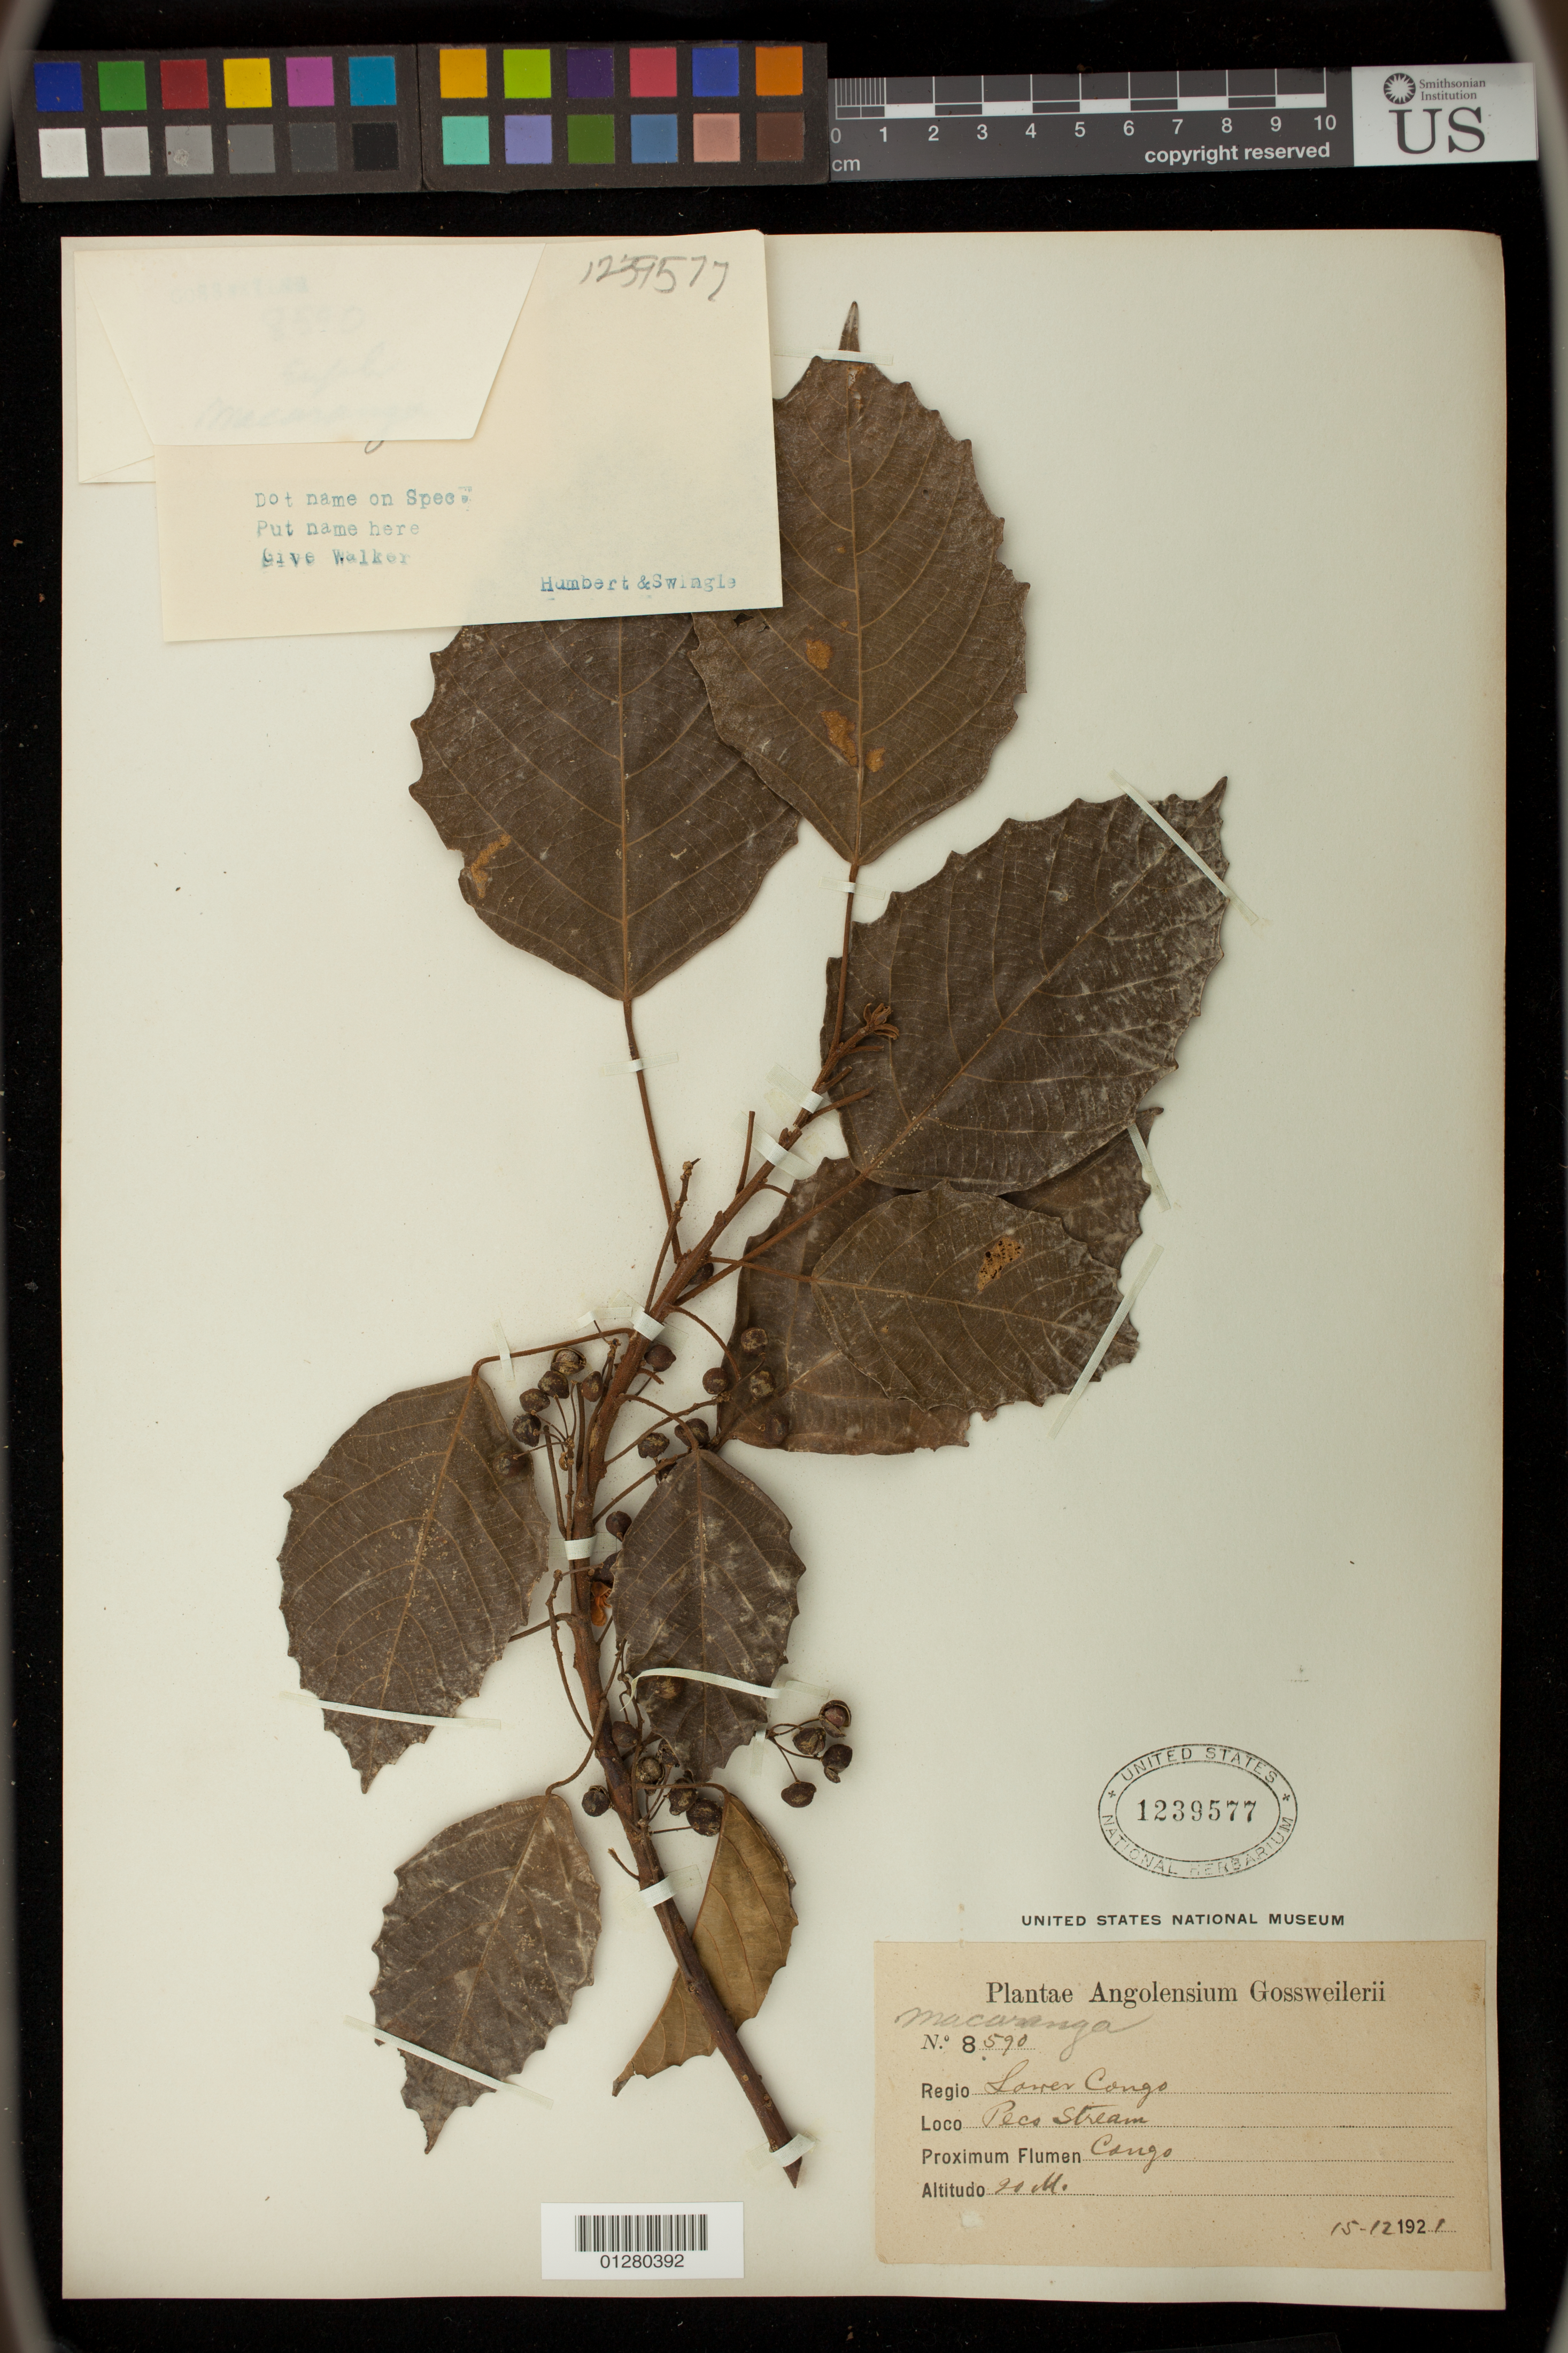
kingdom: Plantae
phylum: Tracheophyta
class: Magnoliopsida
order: Malpighiales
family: Euphorbiaceae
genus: Macaranga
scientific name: Macaranga sp.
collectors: H. Humbert & -. Swingle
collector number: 8590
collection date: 1921-12-15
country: Congo, Democratic Republic of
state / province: Kongo Central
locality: Peco Stream, Regio Lower Congo, Proximum Flumen Congo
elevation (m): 20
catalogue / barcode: US 1239577